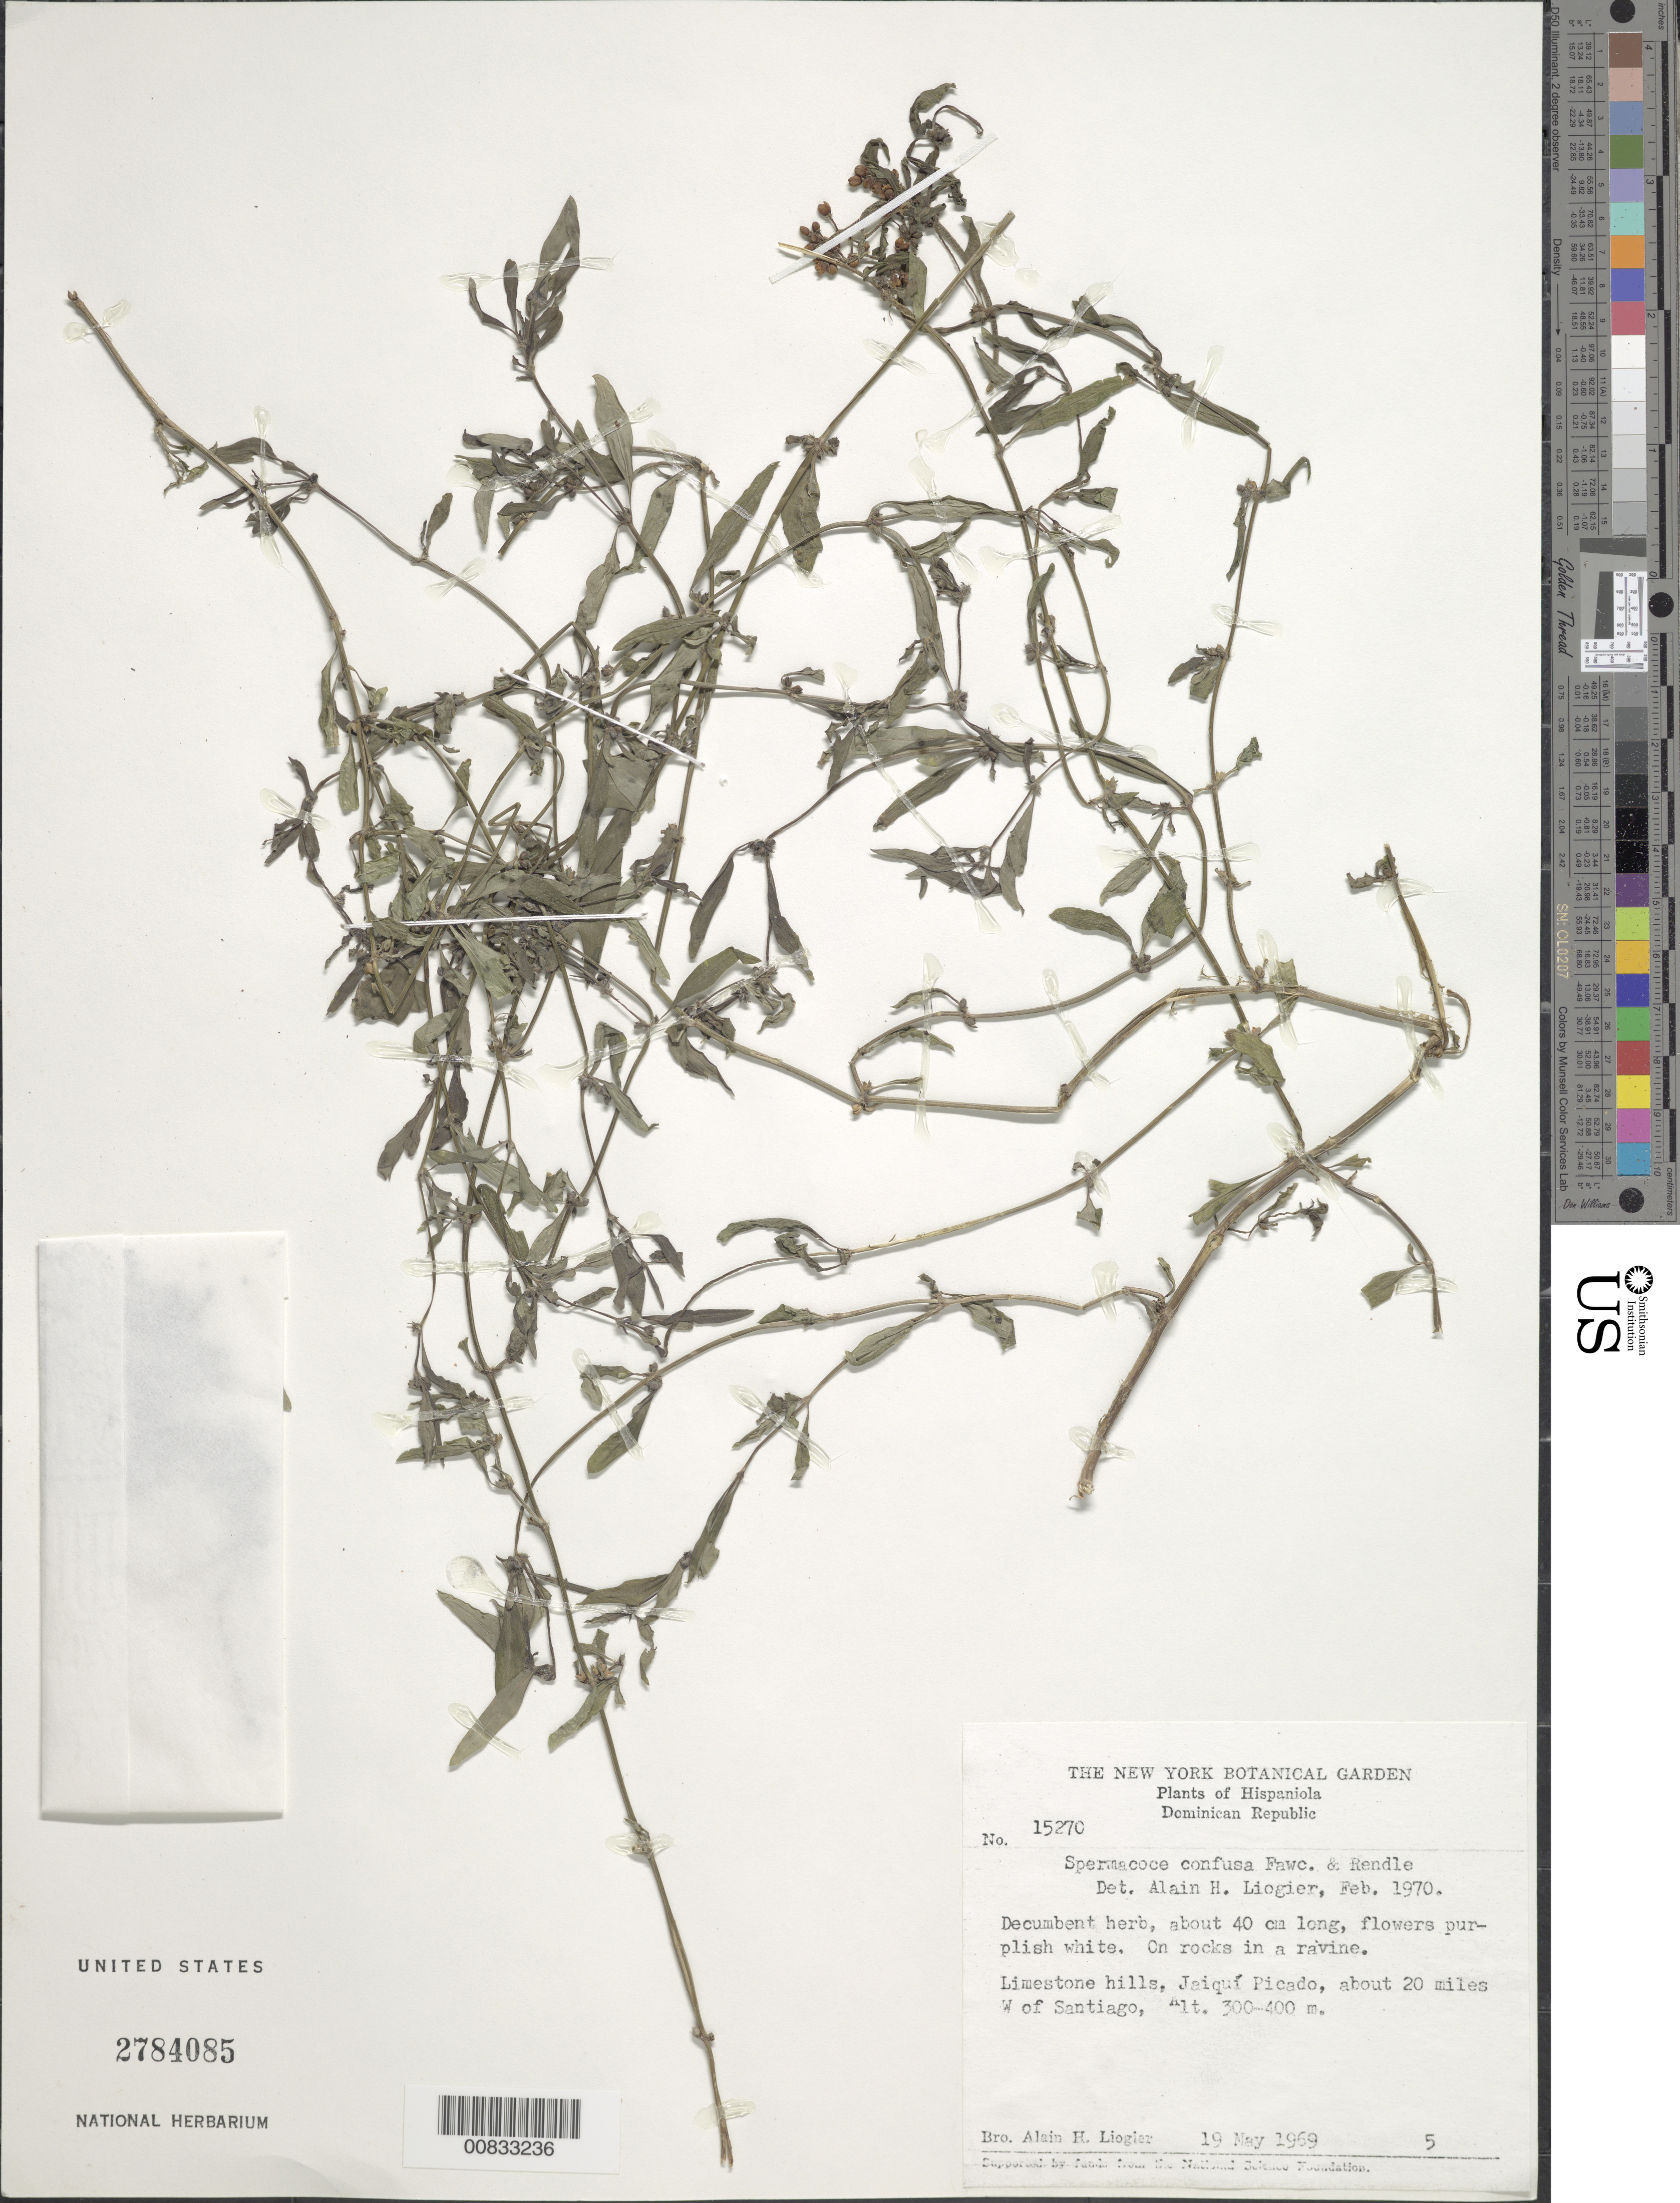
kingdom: Plantae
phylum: Tracheophyta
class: Magnoliopsida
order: Gentianales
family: Rubiaceae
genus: Spermacoce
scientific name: Spermacoce tenuior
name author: L.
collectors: A. H. Liogier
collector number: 15270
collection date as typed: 19 May 1969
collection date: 1969-05-19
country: Dominican Republic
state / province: Santiago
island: Hispaniola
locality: Jaiquí Picado, about 20 miiles W of Santiago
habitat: On rocks in a ravine, limestone hills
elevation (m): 300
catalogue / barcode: US 2784085